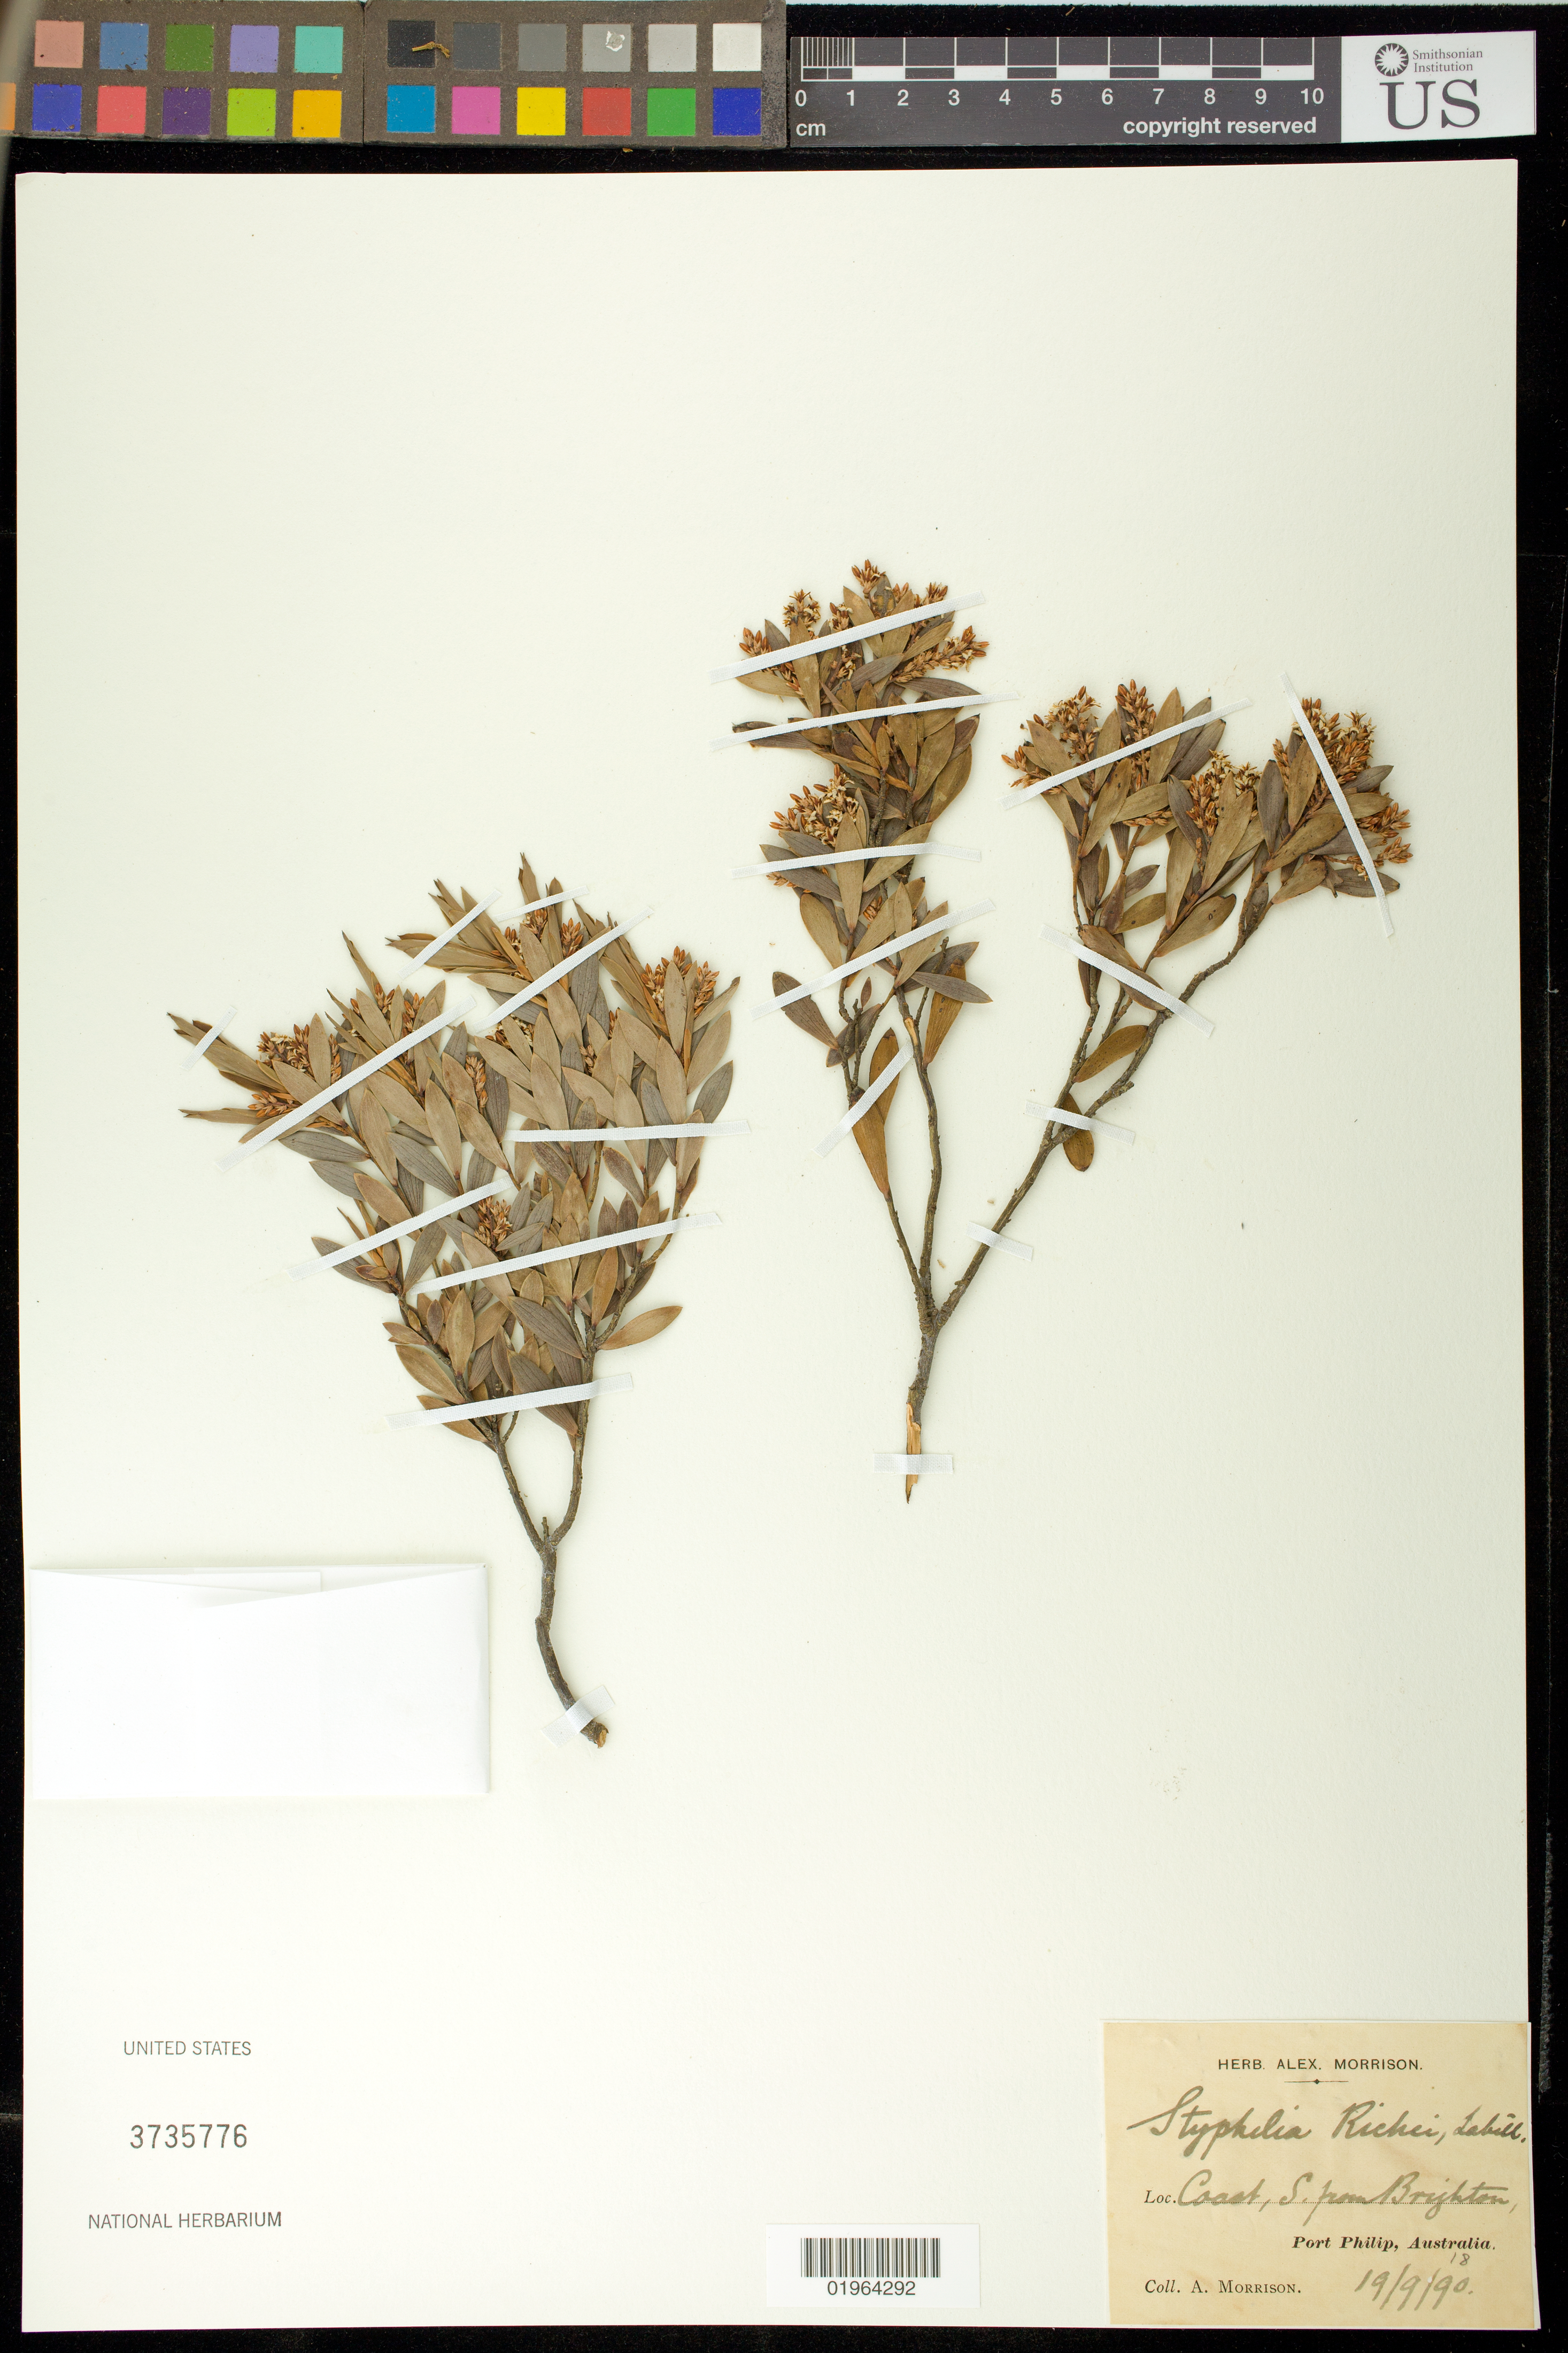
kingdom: Plantae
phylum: Tracheophyta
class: Magnoliopsida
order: Ericales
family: Ericaceae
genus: Styphelia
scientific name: Styphelia richei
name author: Labill.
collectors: A. Morrison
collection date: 1890-09-19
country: Australia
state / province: Victoria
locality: Coast, South from Brighton, Port Philip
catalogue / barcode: US 3735776